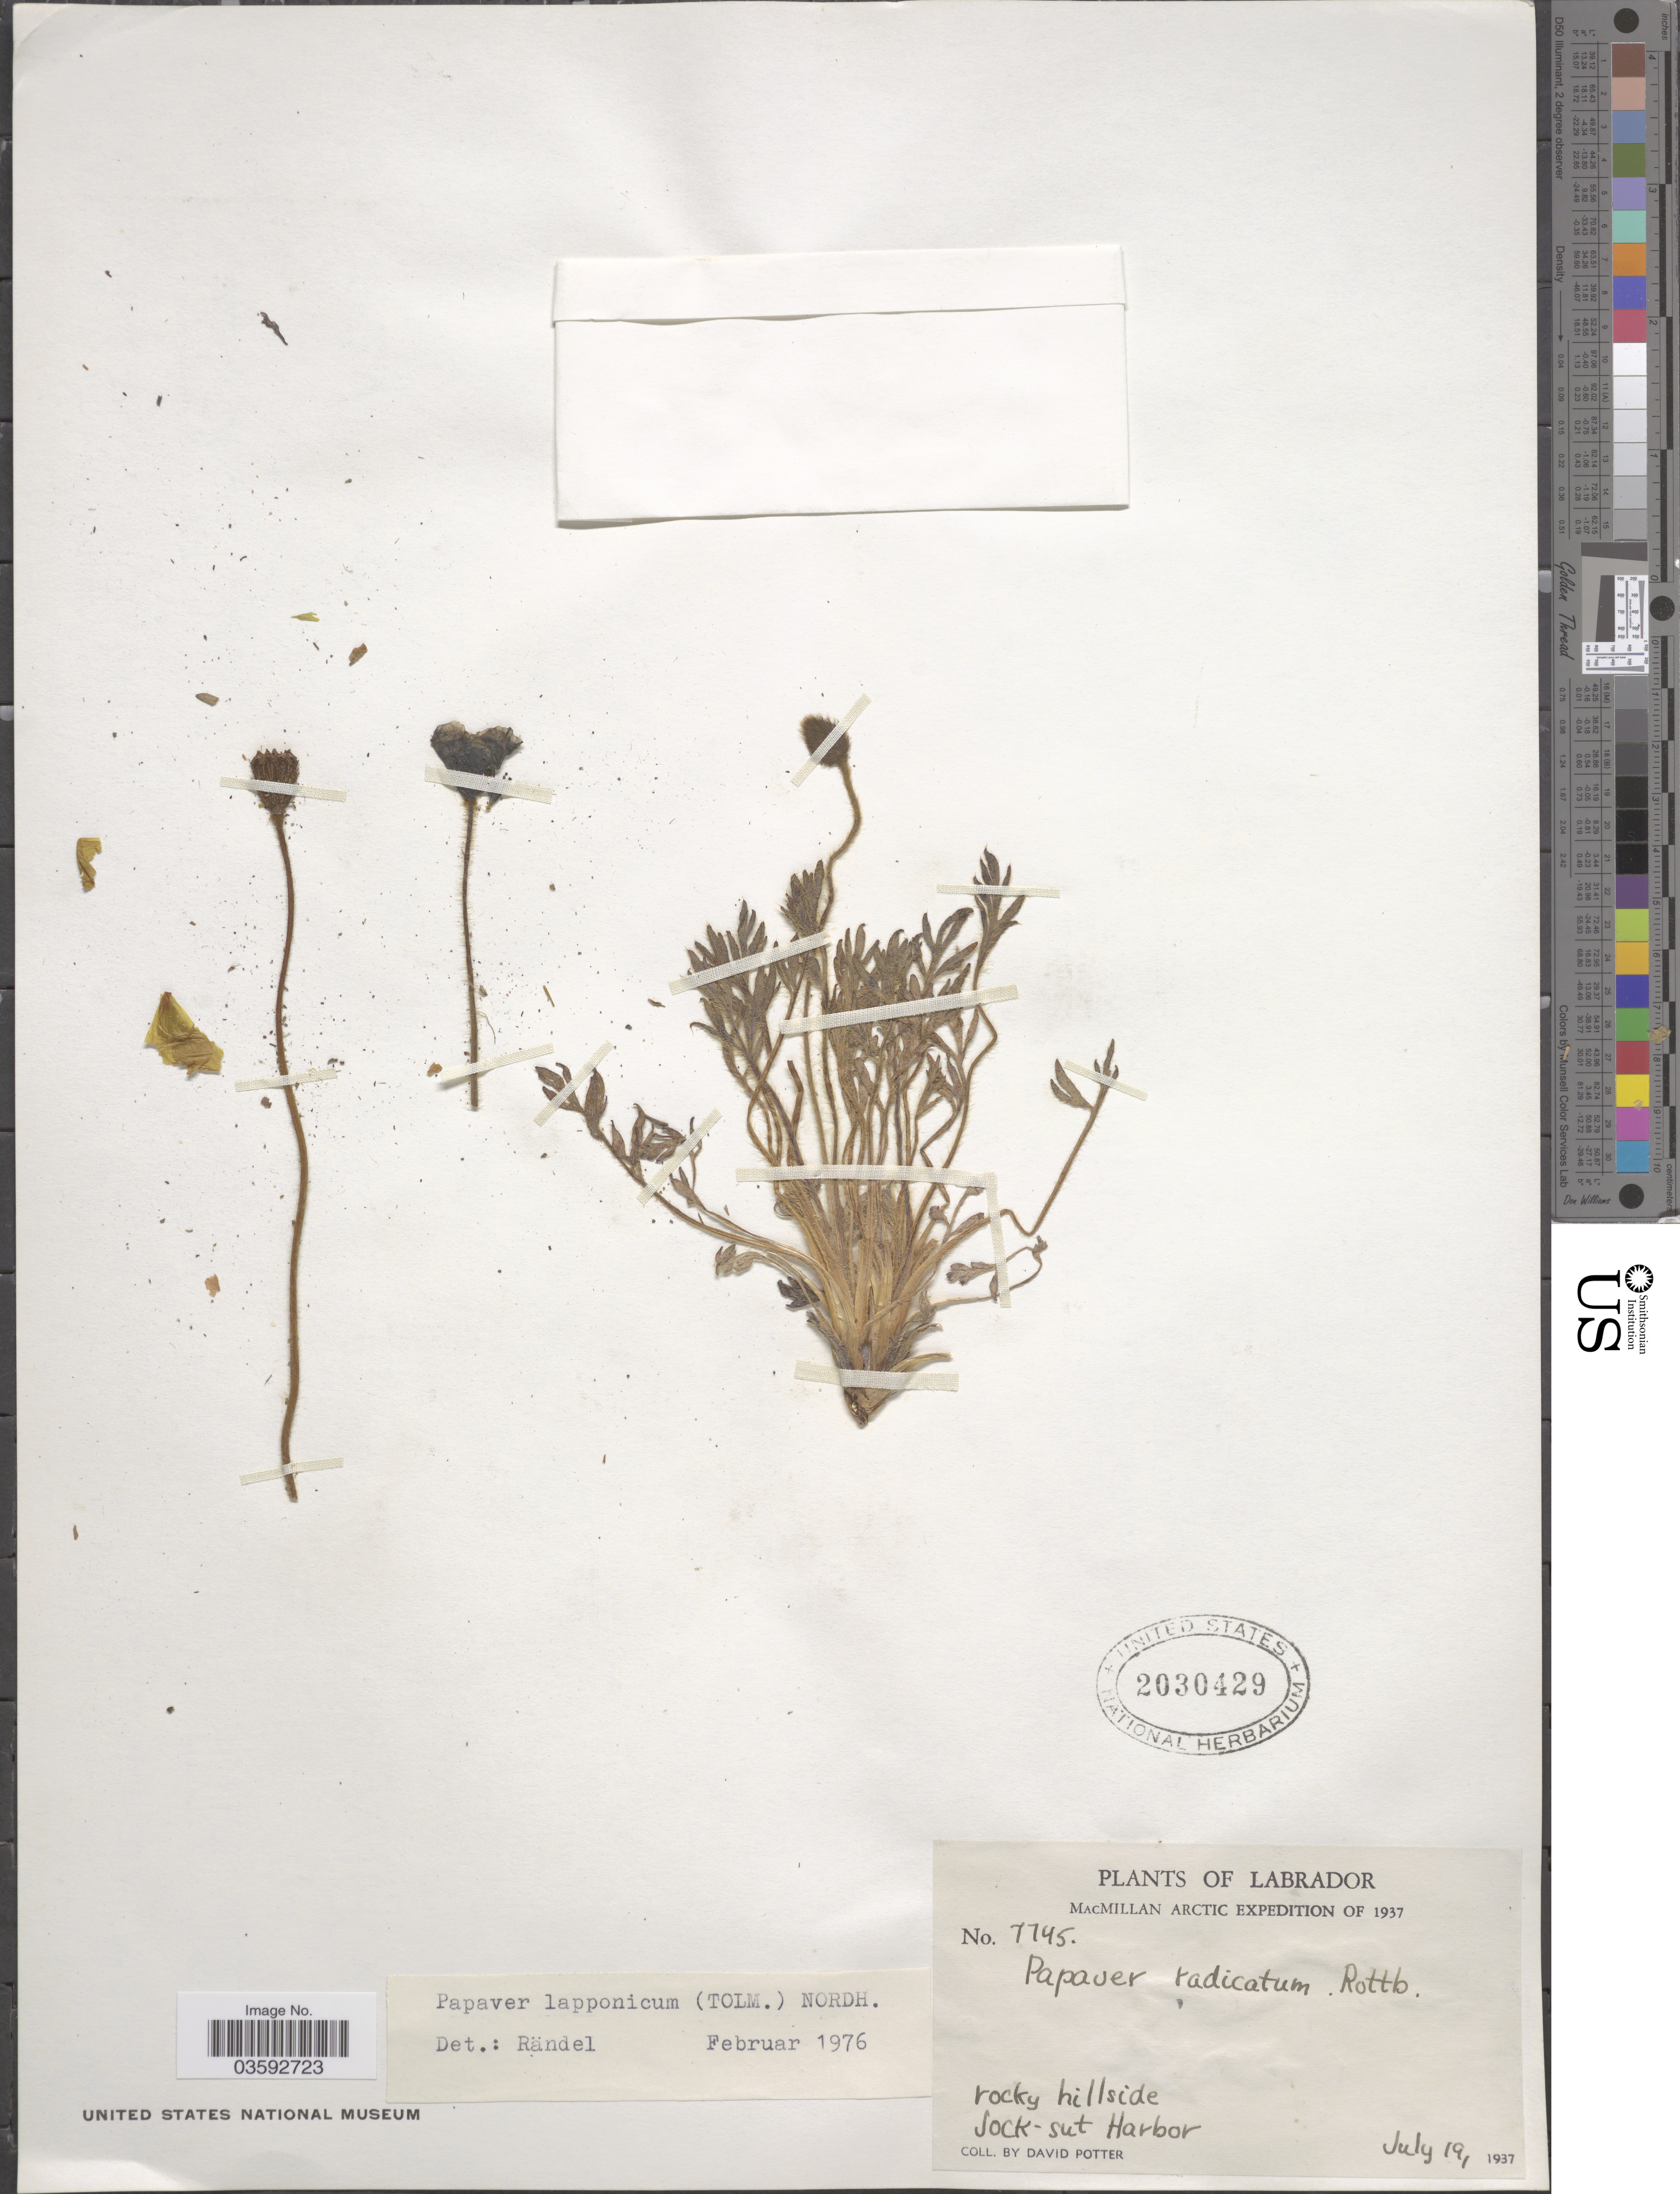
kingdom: Plantae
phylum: Tracheophyta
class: Magnoliopsida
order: Ranunculales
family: Papaveraceae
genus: Papaver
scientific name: Papaver lapponicum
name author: (Tolm.) Nordh.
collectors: D. Potter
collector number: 7745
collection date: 1937-07-19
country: Canada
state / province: Newfoundland and Labrador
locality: Labrador. Arctic. Sock-sut Harbor.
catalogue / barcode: US 2030429